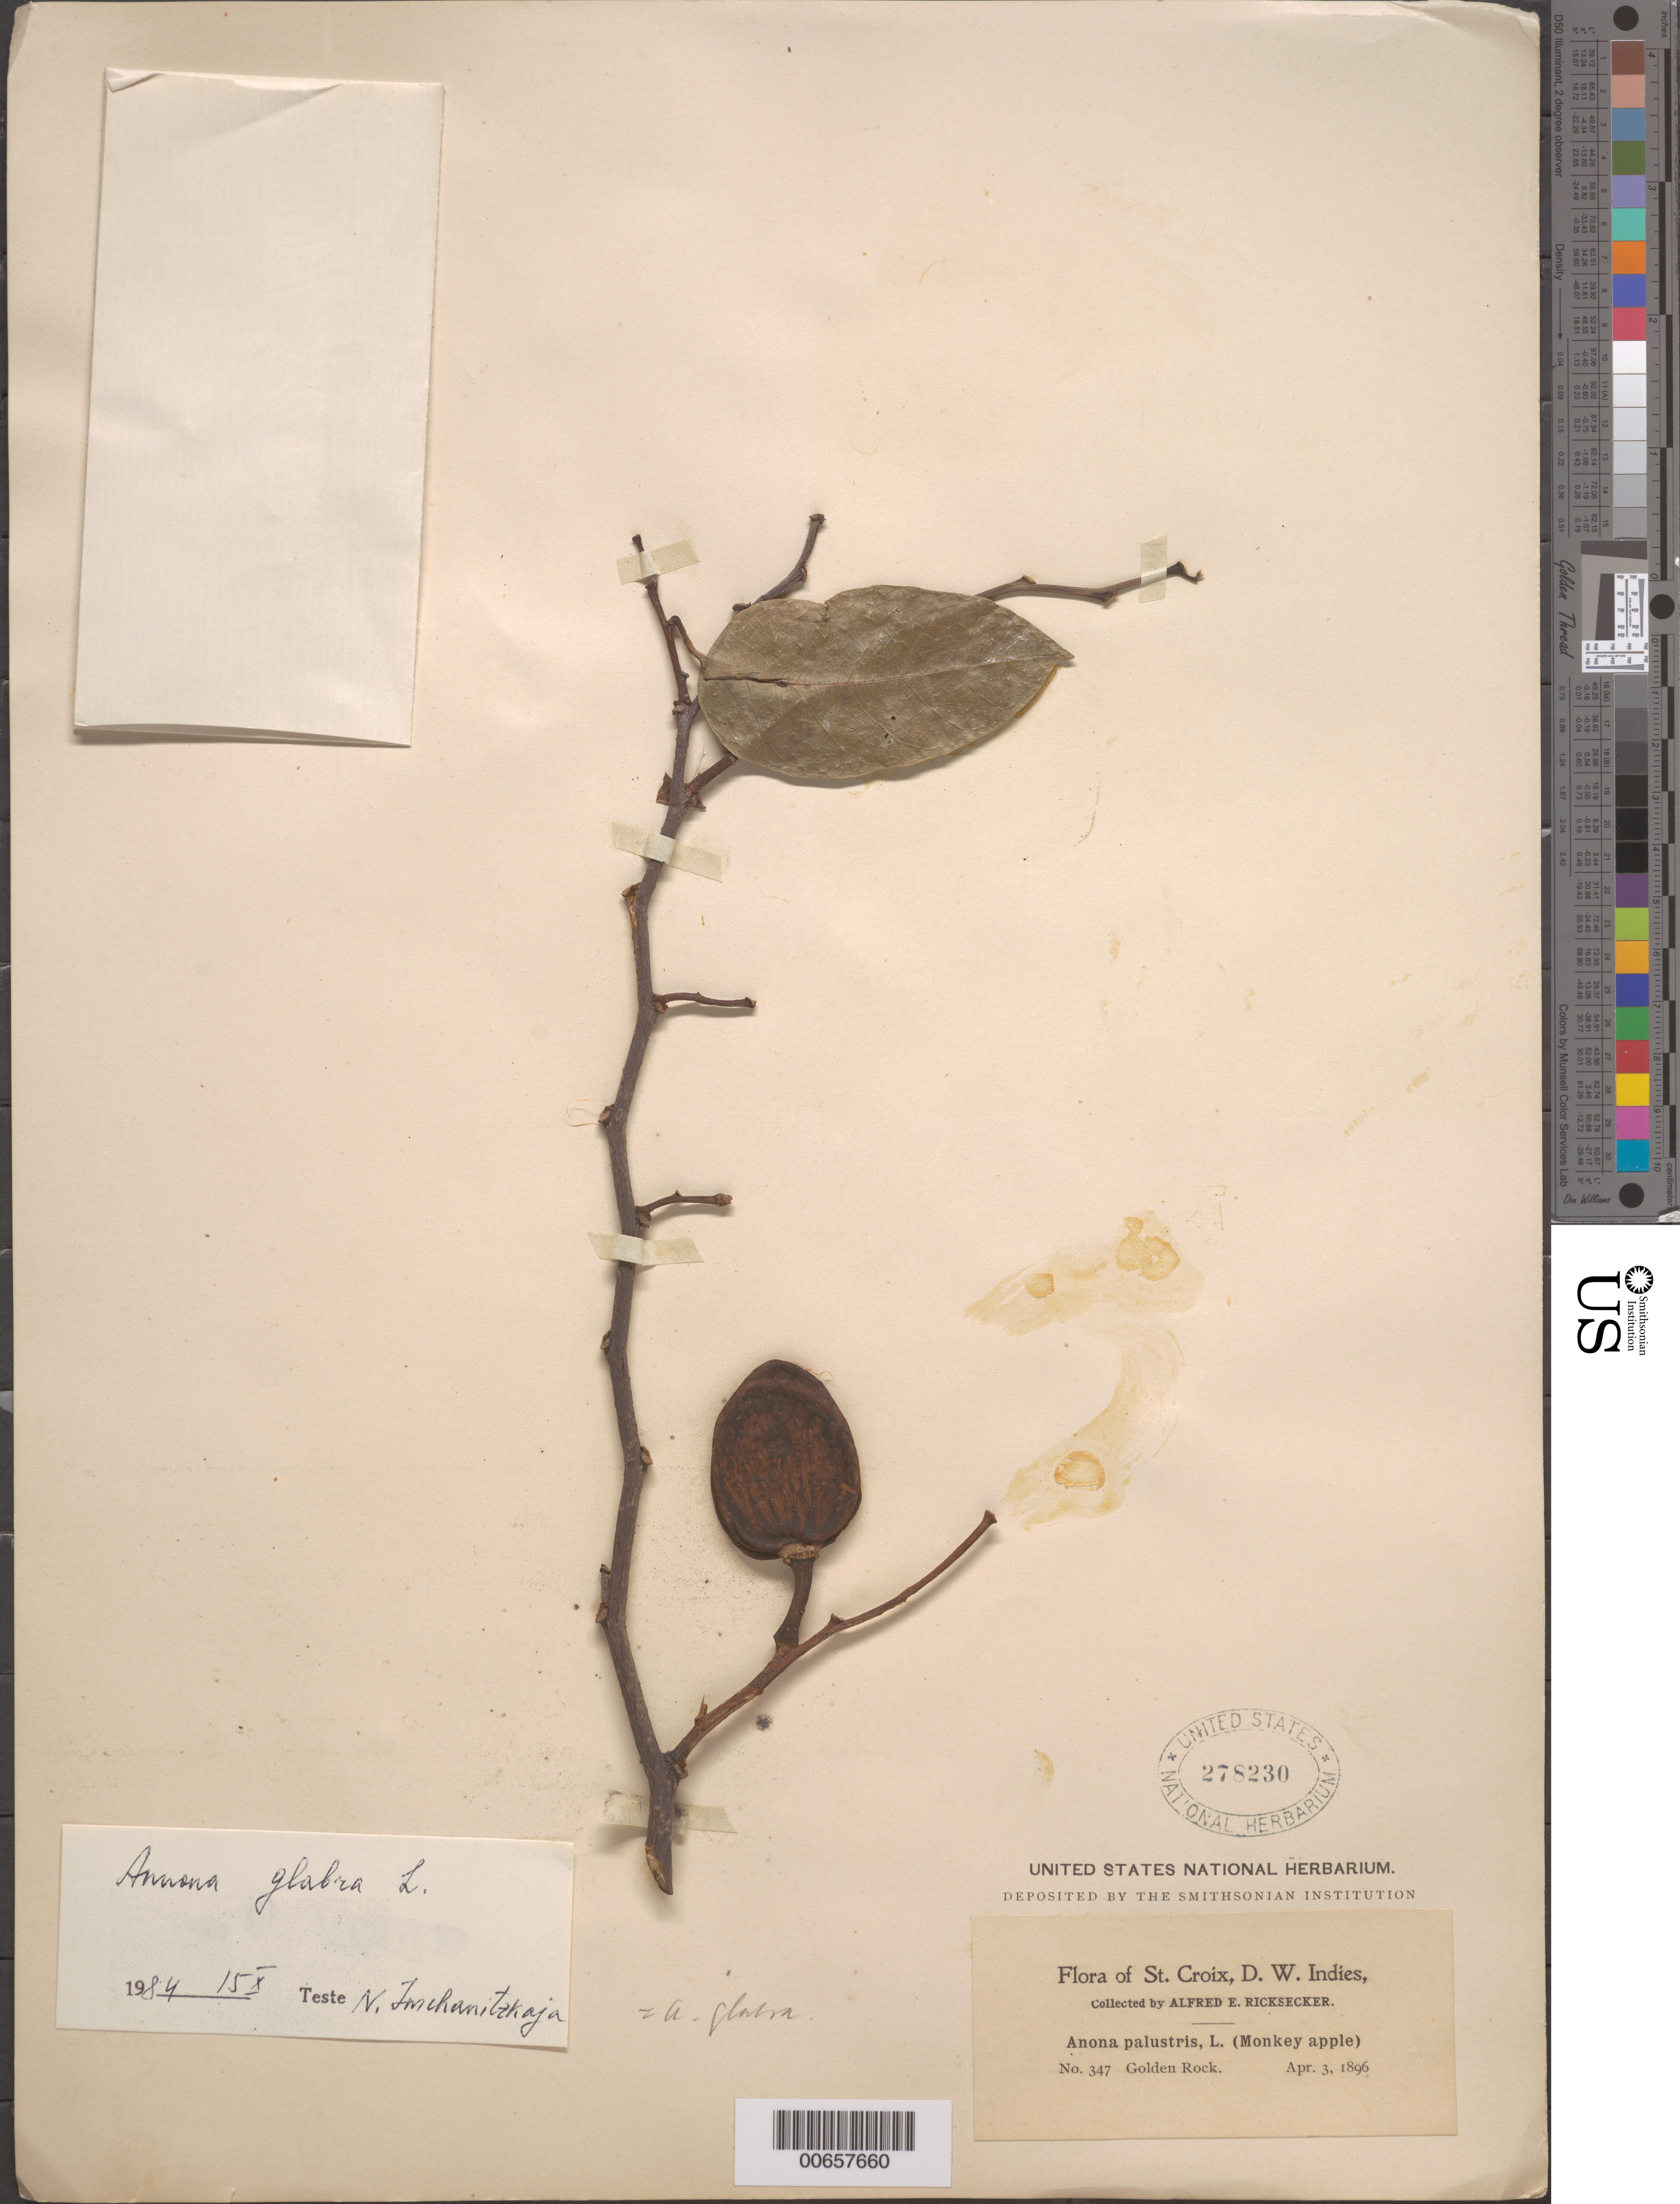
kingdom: Plantae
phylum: Tracheophyta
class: Magnoliopsida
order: Magnoliales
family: Annonaceae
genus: Annona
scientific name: Annona glabra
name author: L.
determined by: McChanitzkaja, N.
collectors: A. E. Ricksecker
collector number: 347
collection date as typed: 03 Apr 1896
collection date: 1896-04-03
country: U.S. Virgin Islands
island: St. Croix Island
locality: Golden Rock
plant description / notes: Common name: Monkey Apple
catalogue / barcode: US 278230